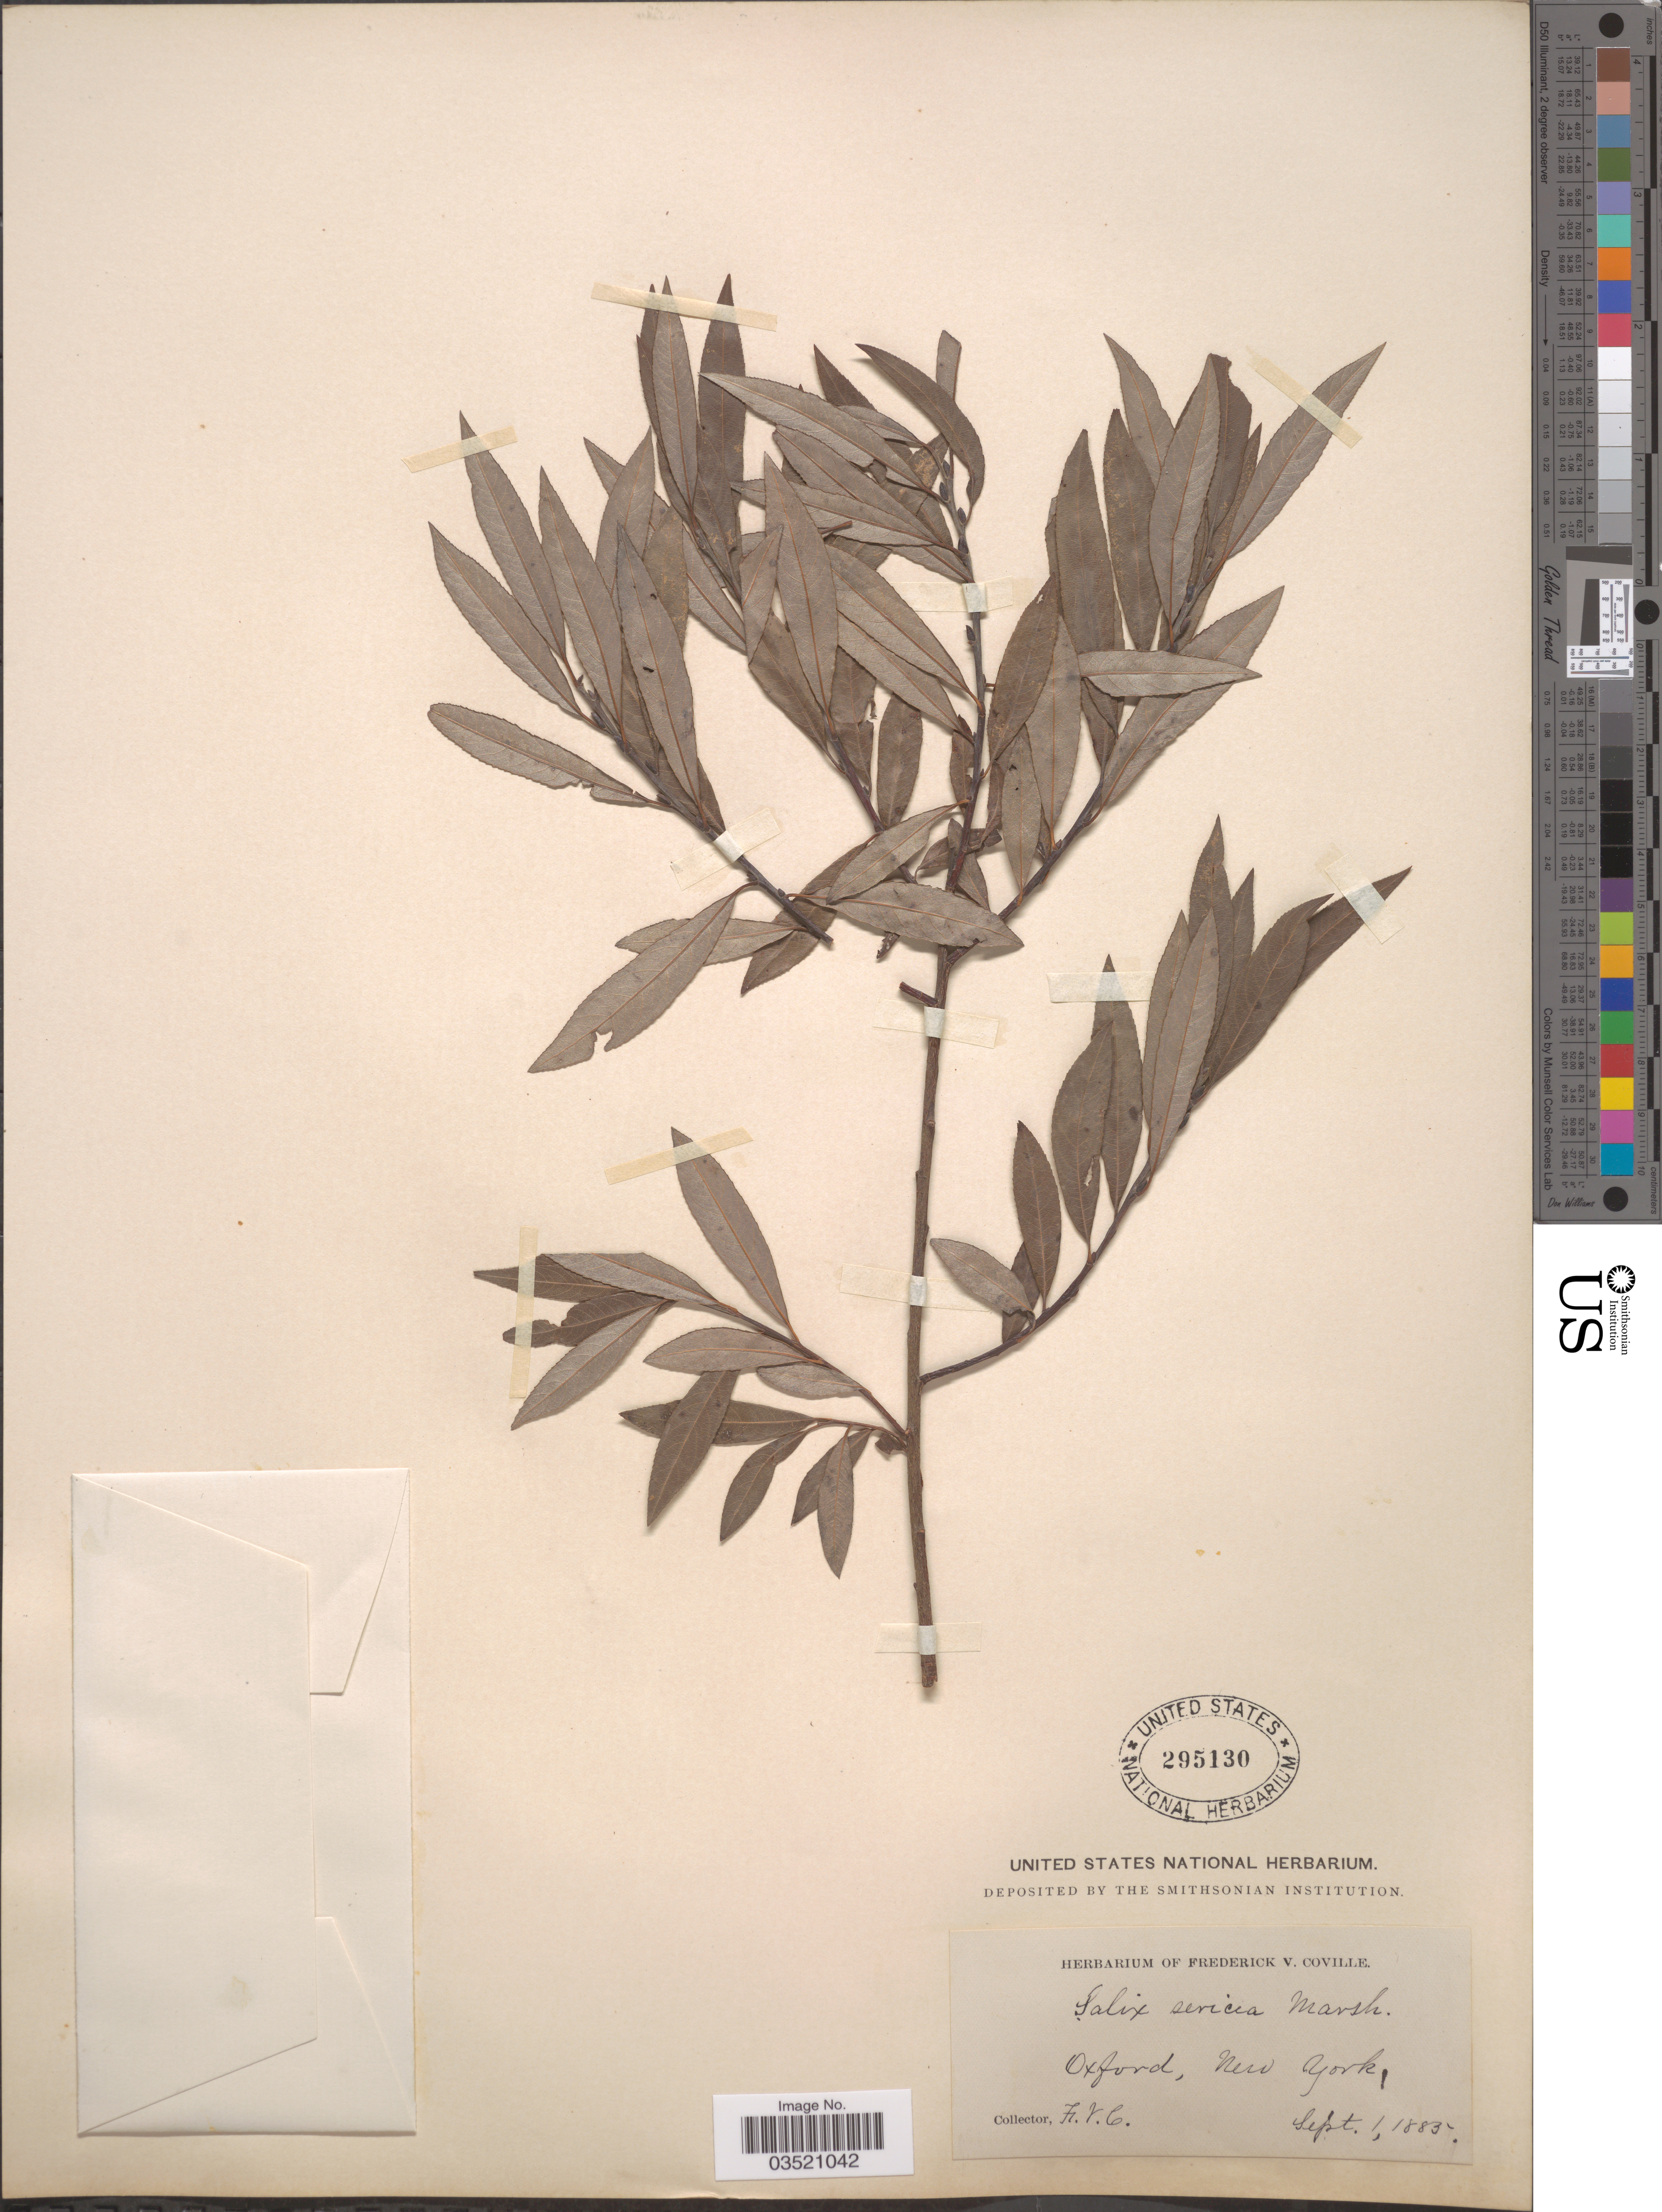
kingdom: Plantae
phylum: Tracheophyta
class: Magnoliopsida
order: Malpighiales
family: Salicaceae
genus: Salix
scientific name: Salix sericea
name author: Marshall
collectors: F. V. Coville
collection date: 1885-09-01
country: United States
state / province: New York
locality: Oxford.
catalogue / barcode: US 295130